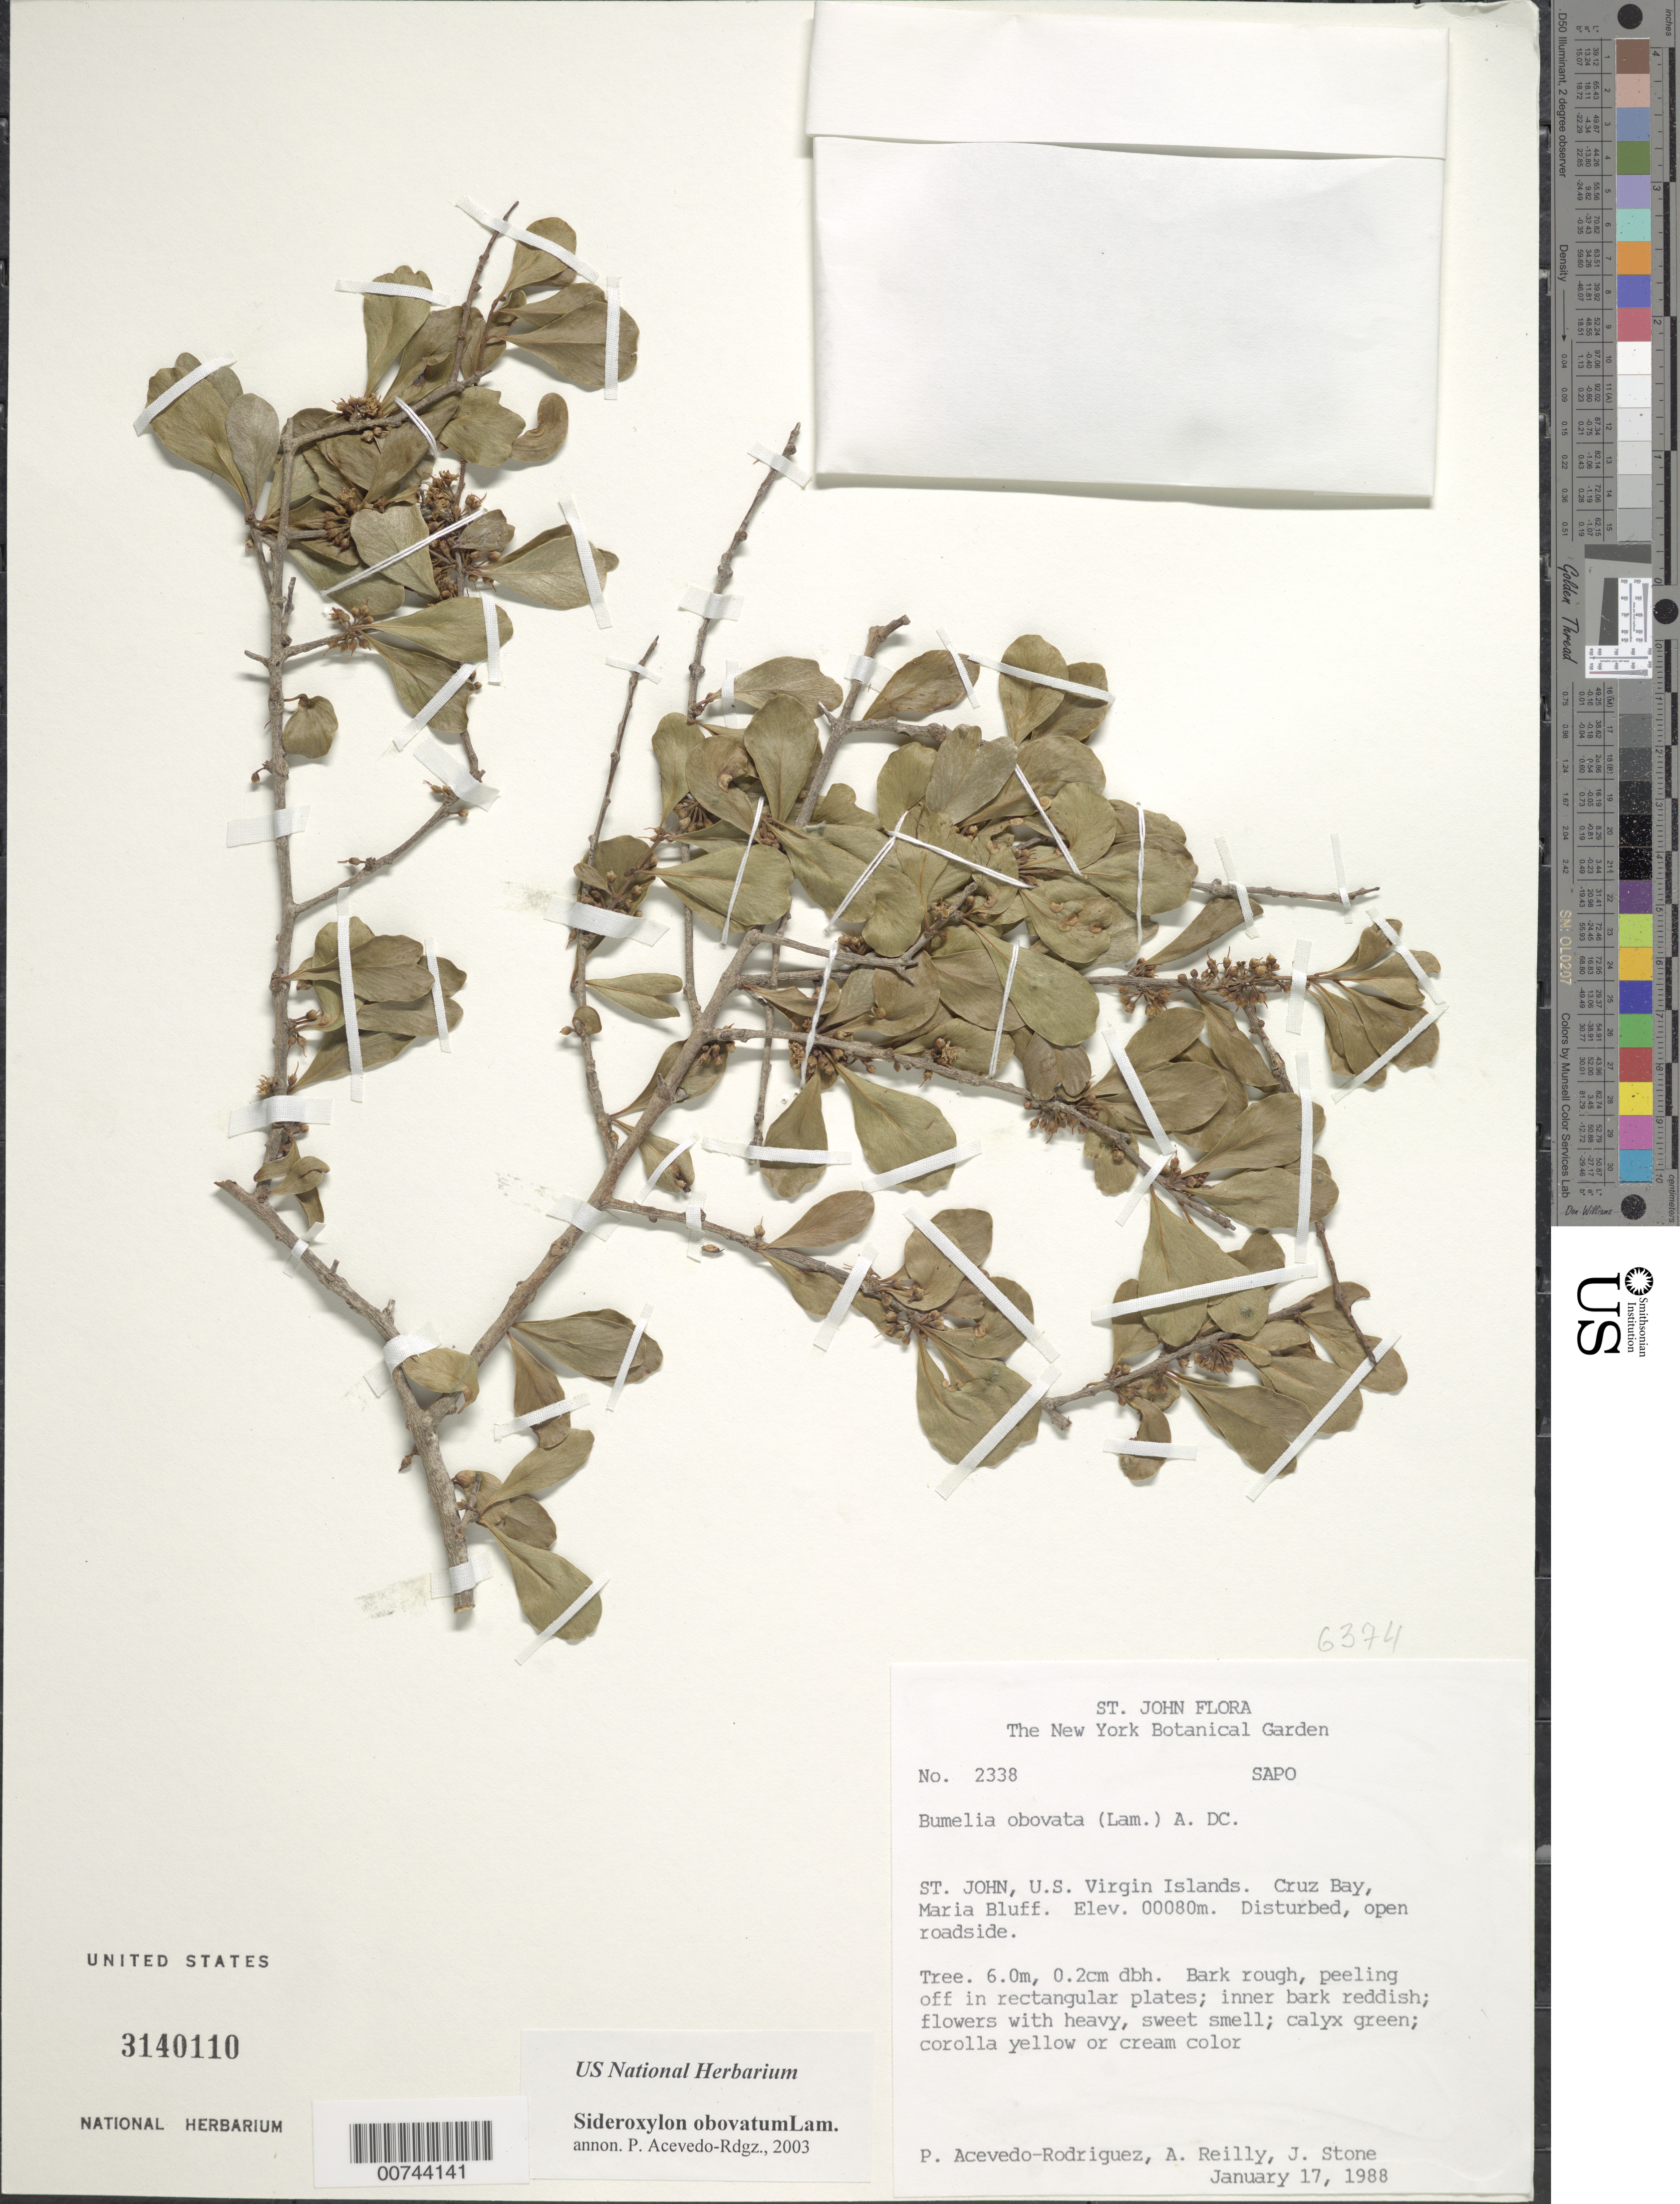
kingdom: Plantae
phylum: Tracheophyta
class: Magnoliopsida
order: Ericales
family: Sapotaceae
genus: Sideroxylon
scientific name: Sideroxylon obovatum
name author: Lam.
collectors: P. Acevedo-Rodr., A. Reilly & J. Stone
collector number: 2338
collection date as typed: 17 Jan 1988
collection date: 1988-01-17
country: U.S. Virgin Islands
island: St. John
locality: Cruz Bay Quarter; Maria Bluff.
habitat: Disturbed, open roadside.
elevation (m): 80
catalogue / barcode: US 3140110